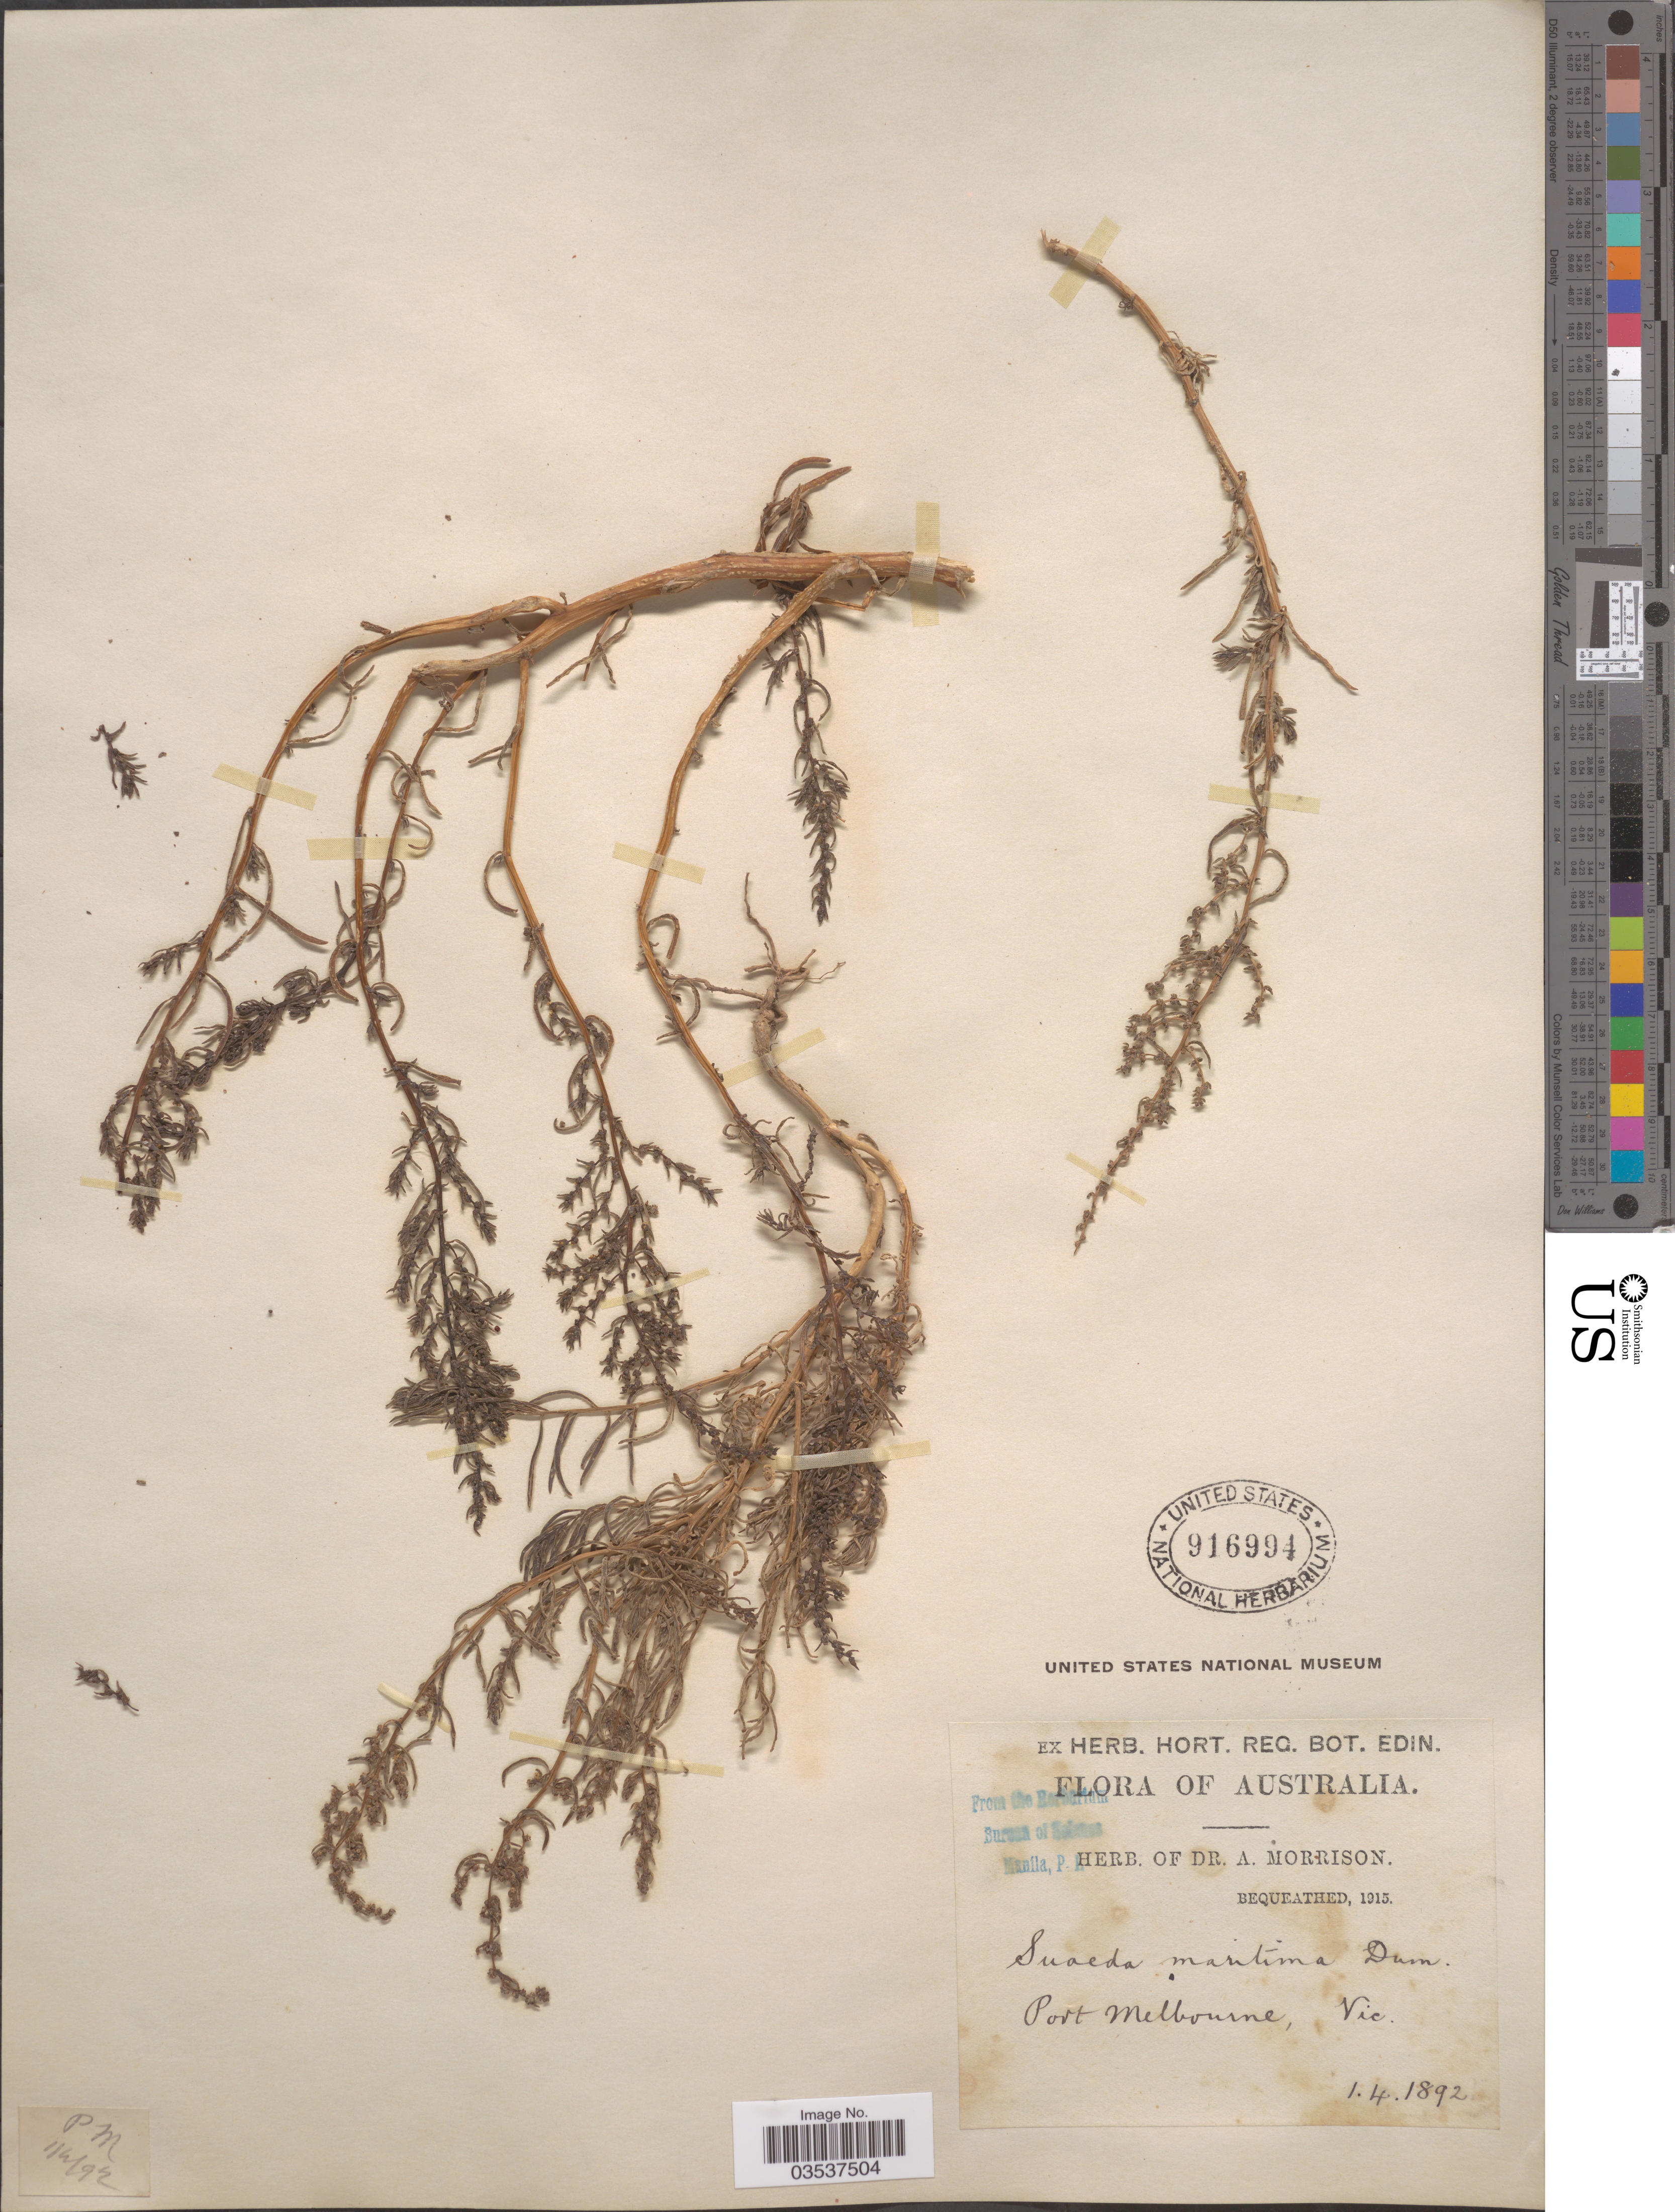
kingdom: Plantae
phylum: Tracheophyta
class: Magnoliopsida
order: Caryophyllales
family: Amaranthaceae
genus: Suaeda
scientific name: Suaeda maritima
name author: (L.) Dumort.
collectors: ex herb. Dr. A. Morrison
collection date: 1892-04-01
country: Australia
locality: Port Melbourne, Vic.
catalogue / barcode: US 916994